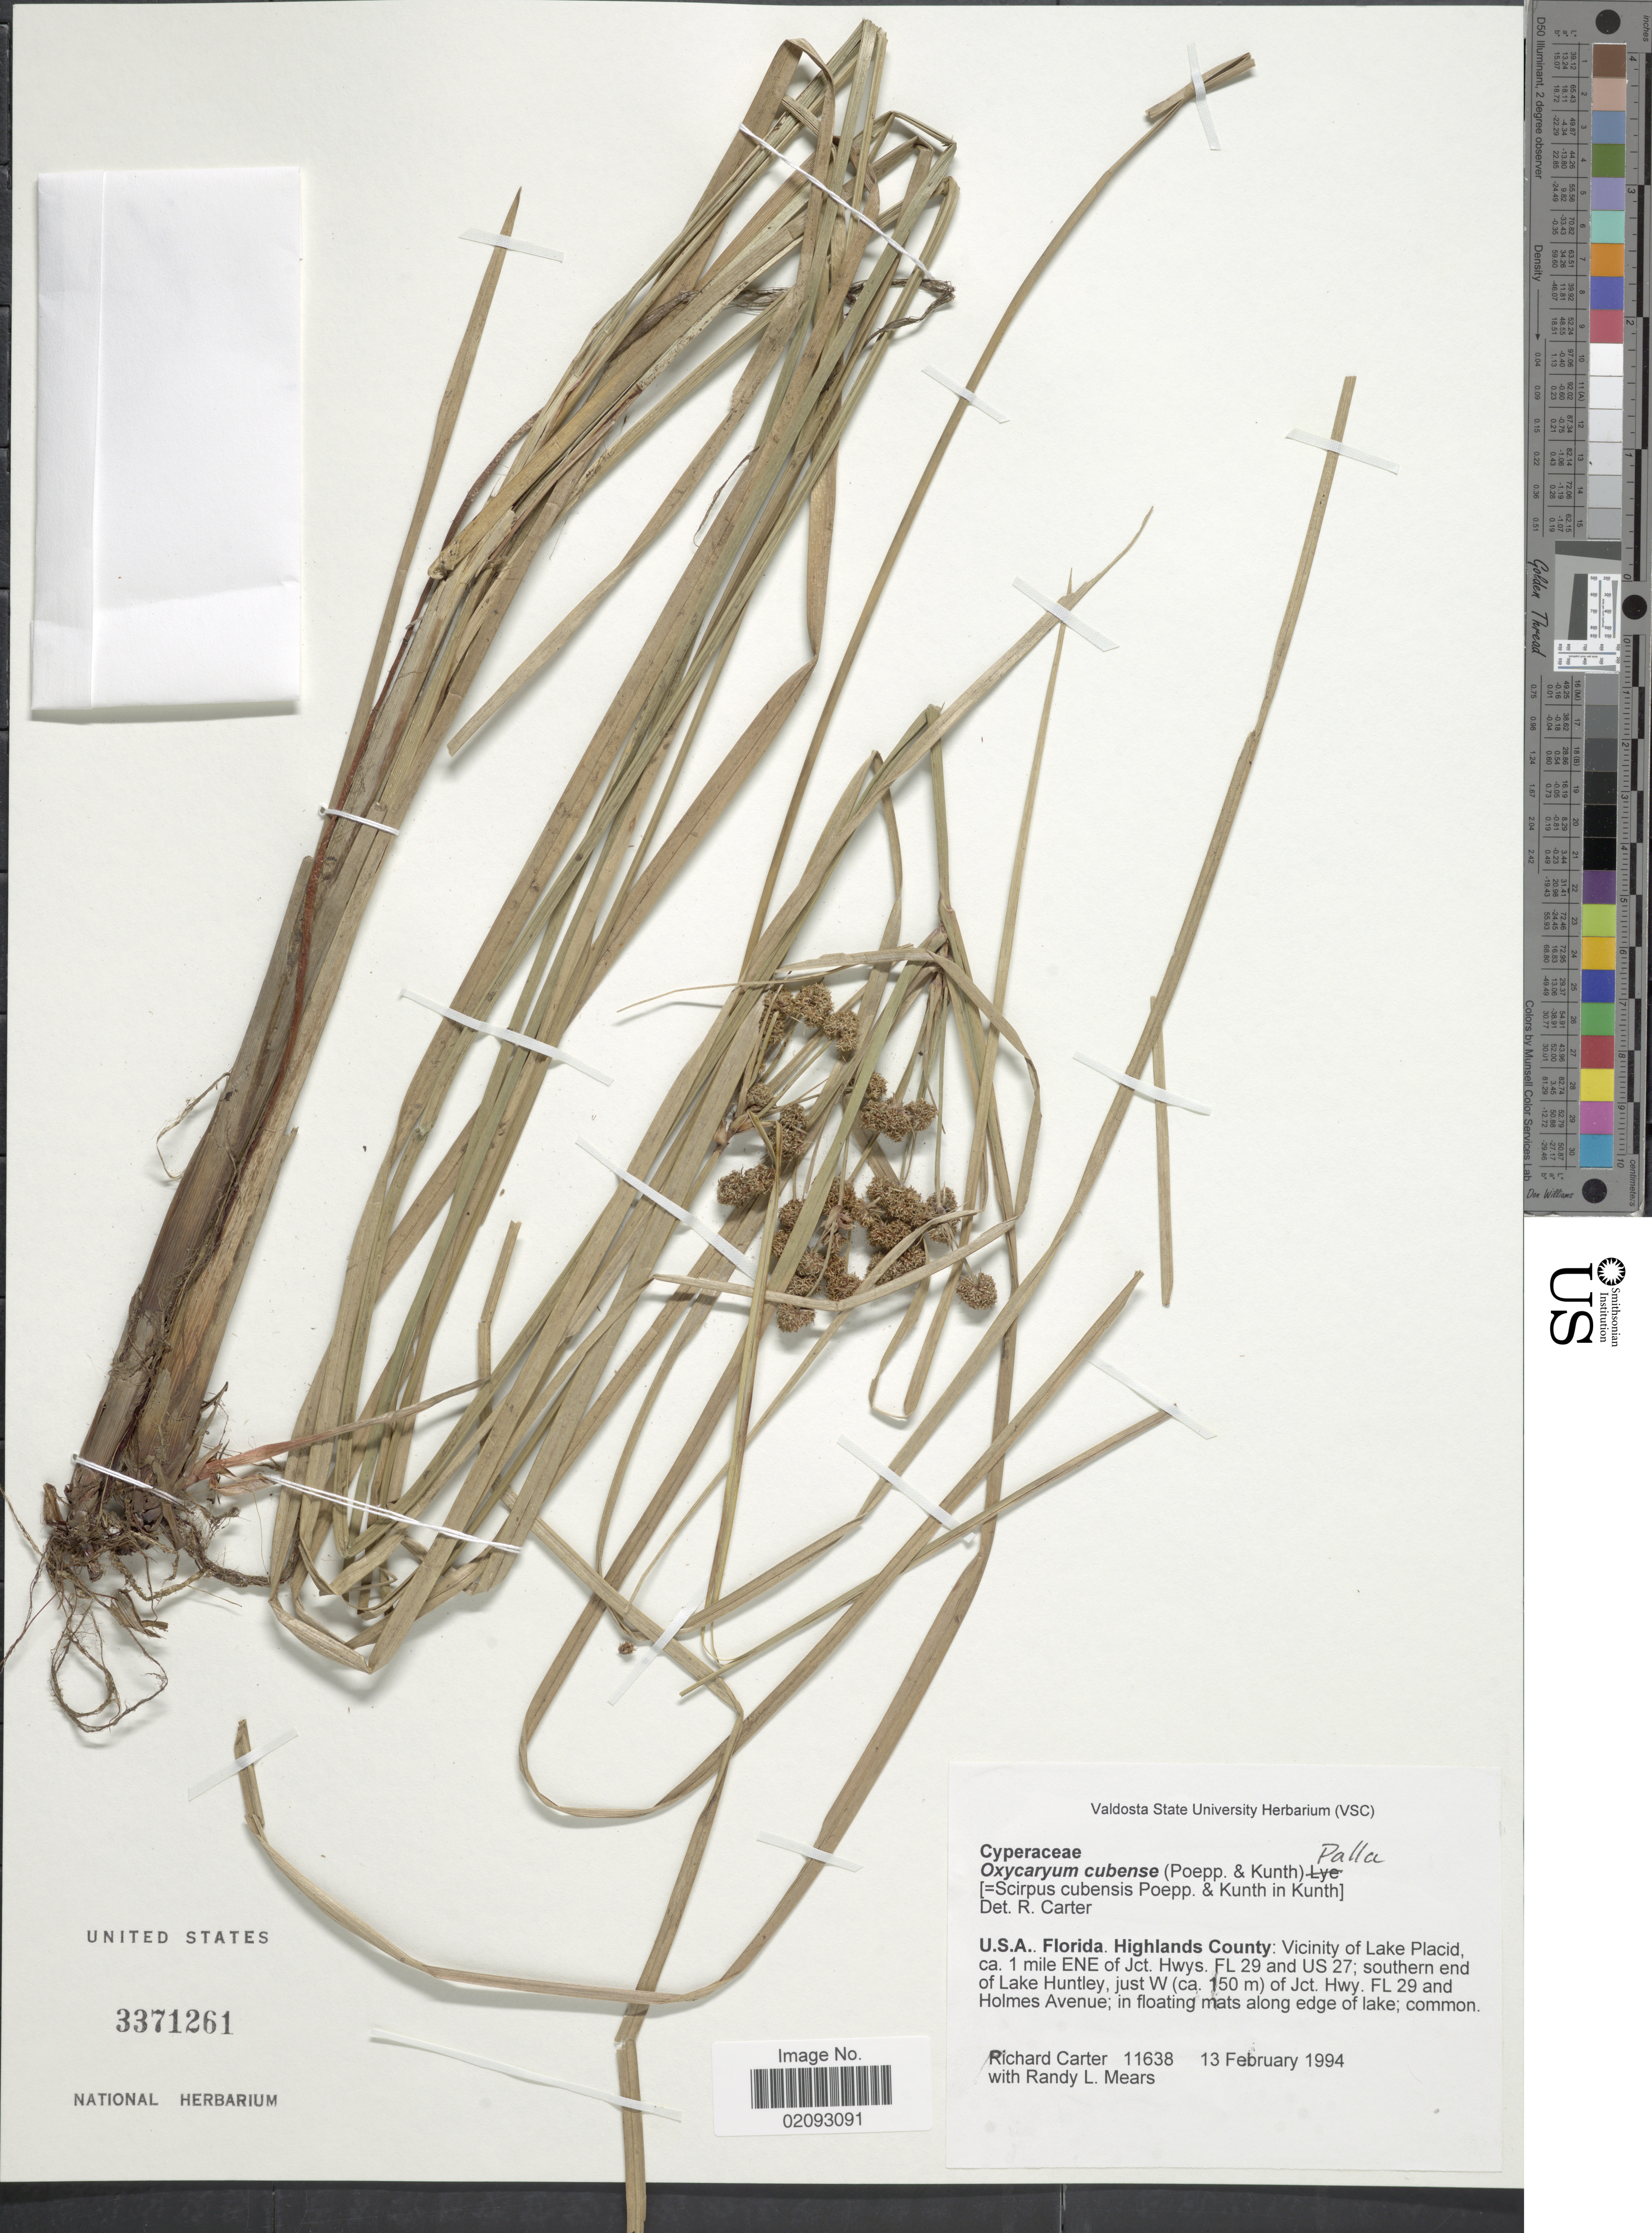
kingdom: Plantae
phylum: Tracheophyta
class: Liliopsida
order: Poales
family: Cyperaceae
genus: Cyperus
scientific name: Cyperus blepharoleptos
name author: Steud.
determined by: Strong, Mark T., (BOT), Smithsonian Institution - National Museum of Natural History (UNITED STATES)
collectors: R. Carter & R. Mears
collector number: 11638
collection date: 1994-02-13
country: United States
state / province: Florida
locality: Highlands County: Vicinity of Lake Placid, ca. 1 mile ENE of Jct Hwys. FL 29 and US 27; southern end of Lake Huntley, just W (ca. 150 M0 of Jct Hwy. FL 29 and Holmes Avenue; in floating mats along edge of lake; common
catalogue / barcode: US 3371261